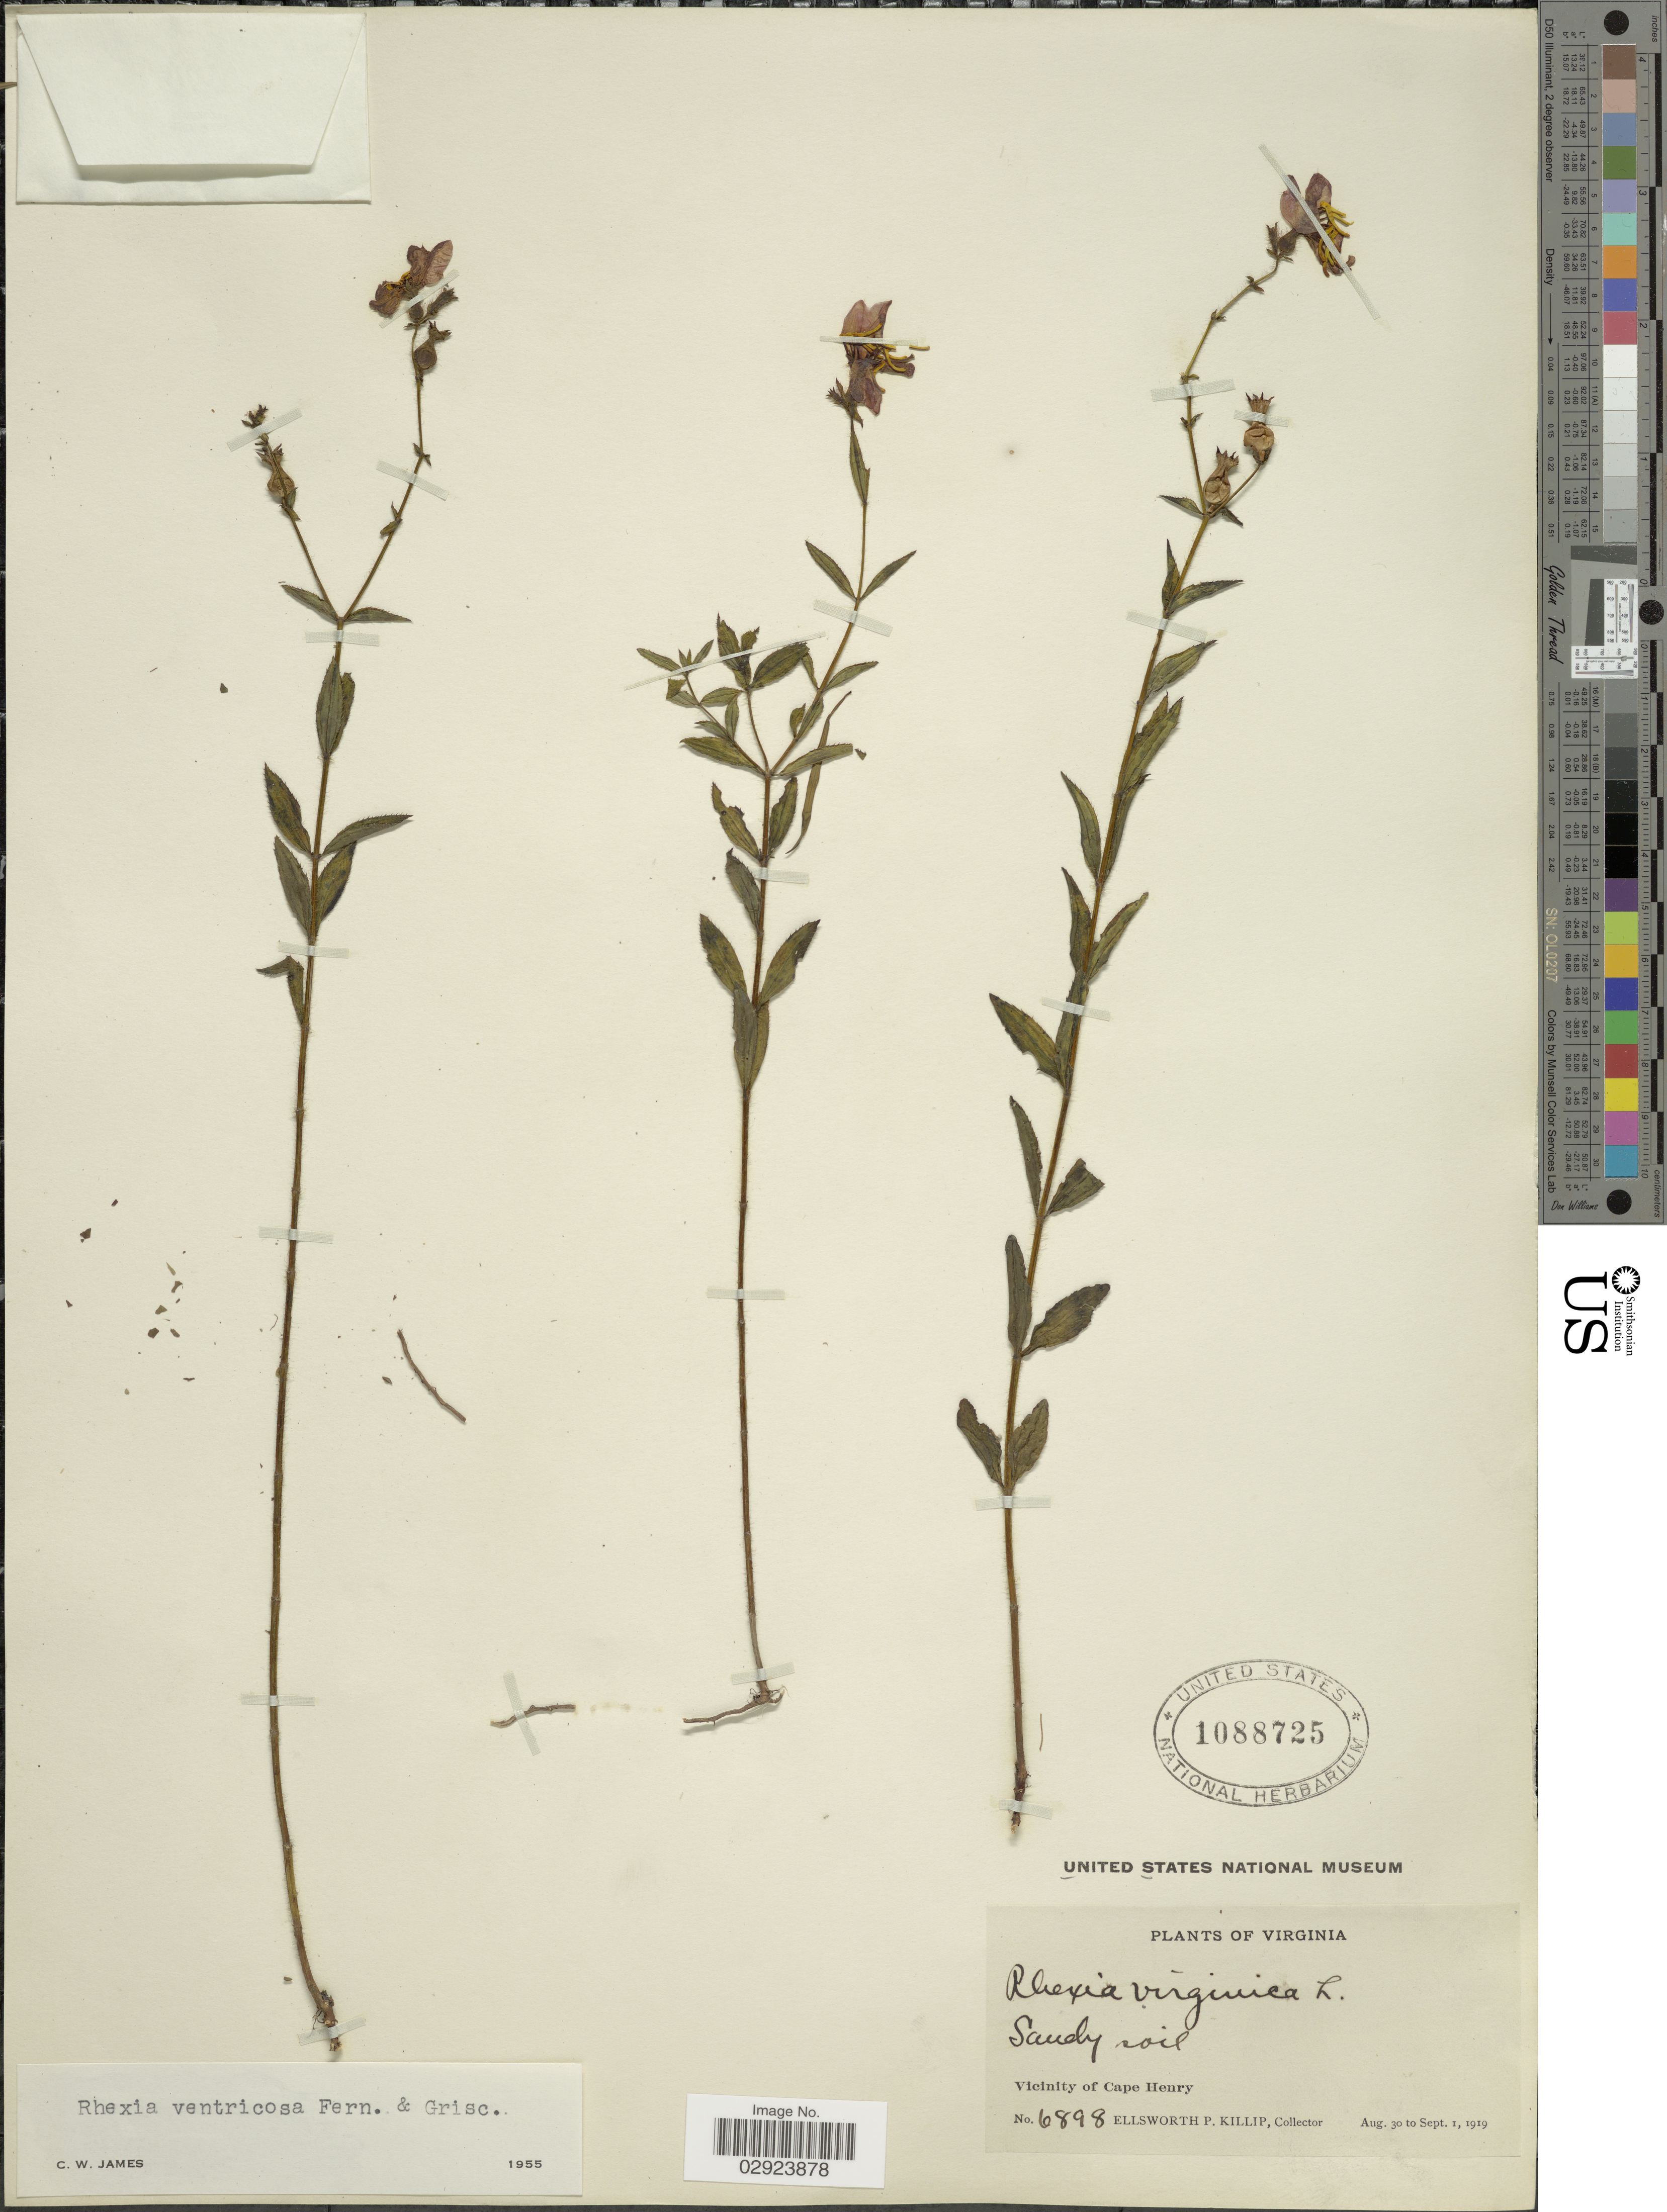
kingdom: Plantae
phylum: Tracheophyta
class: Magnoliopsida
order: Myrtales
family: Melastomataceae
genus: Rhexia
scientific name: Rhexia ventricosa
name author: Fernald & Griscom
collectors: E. P. Killip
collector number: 6898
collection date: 1919-08-30/1919-09-01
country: United States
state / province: Virginia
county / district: City of Virginia Beach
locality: Sandy soil. Vicinity of Cape Henry.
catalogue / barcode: US 1088725